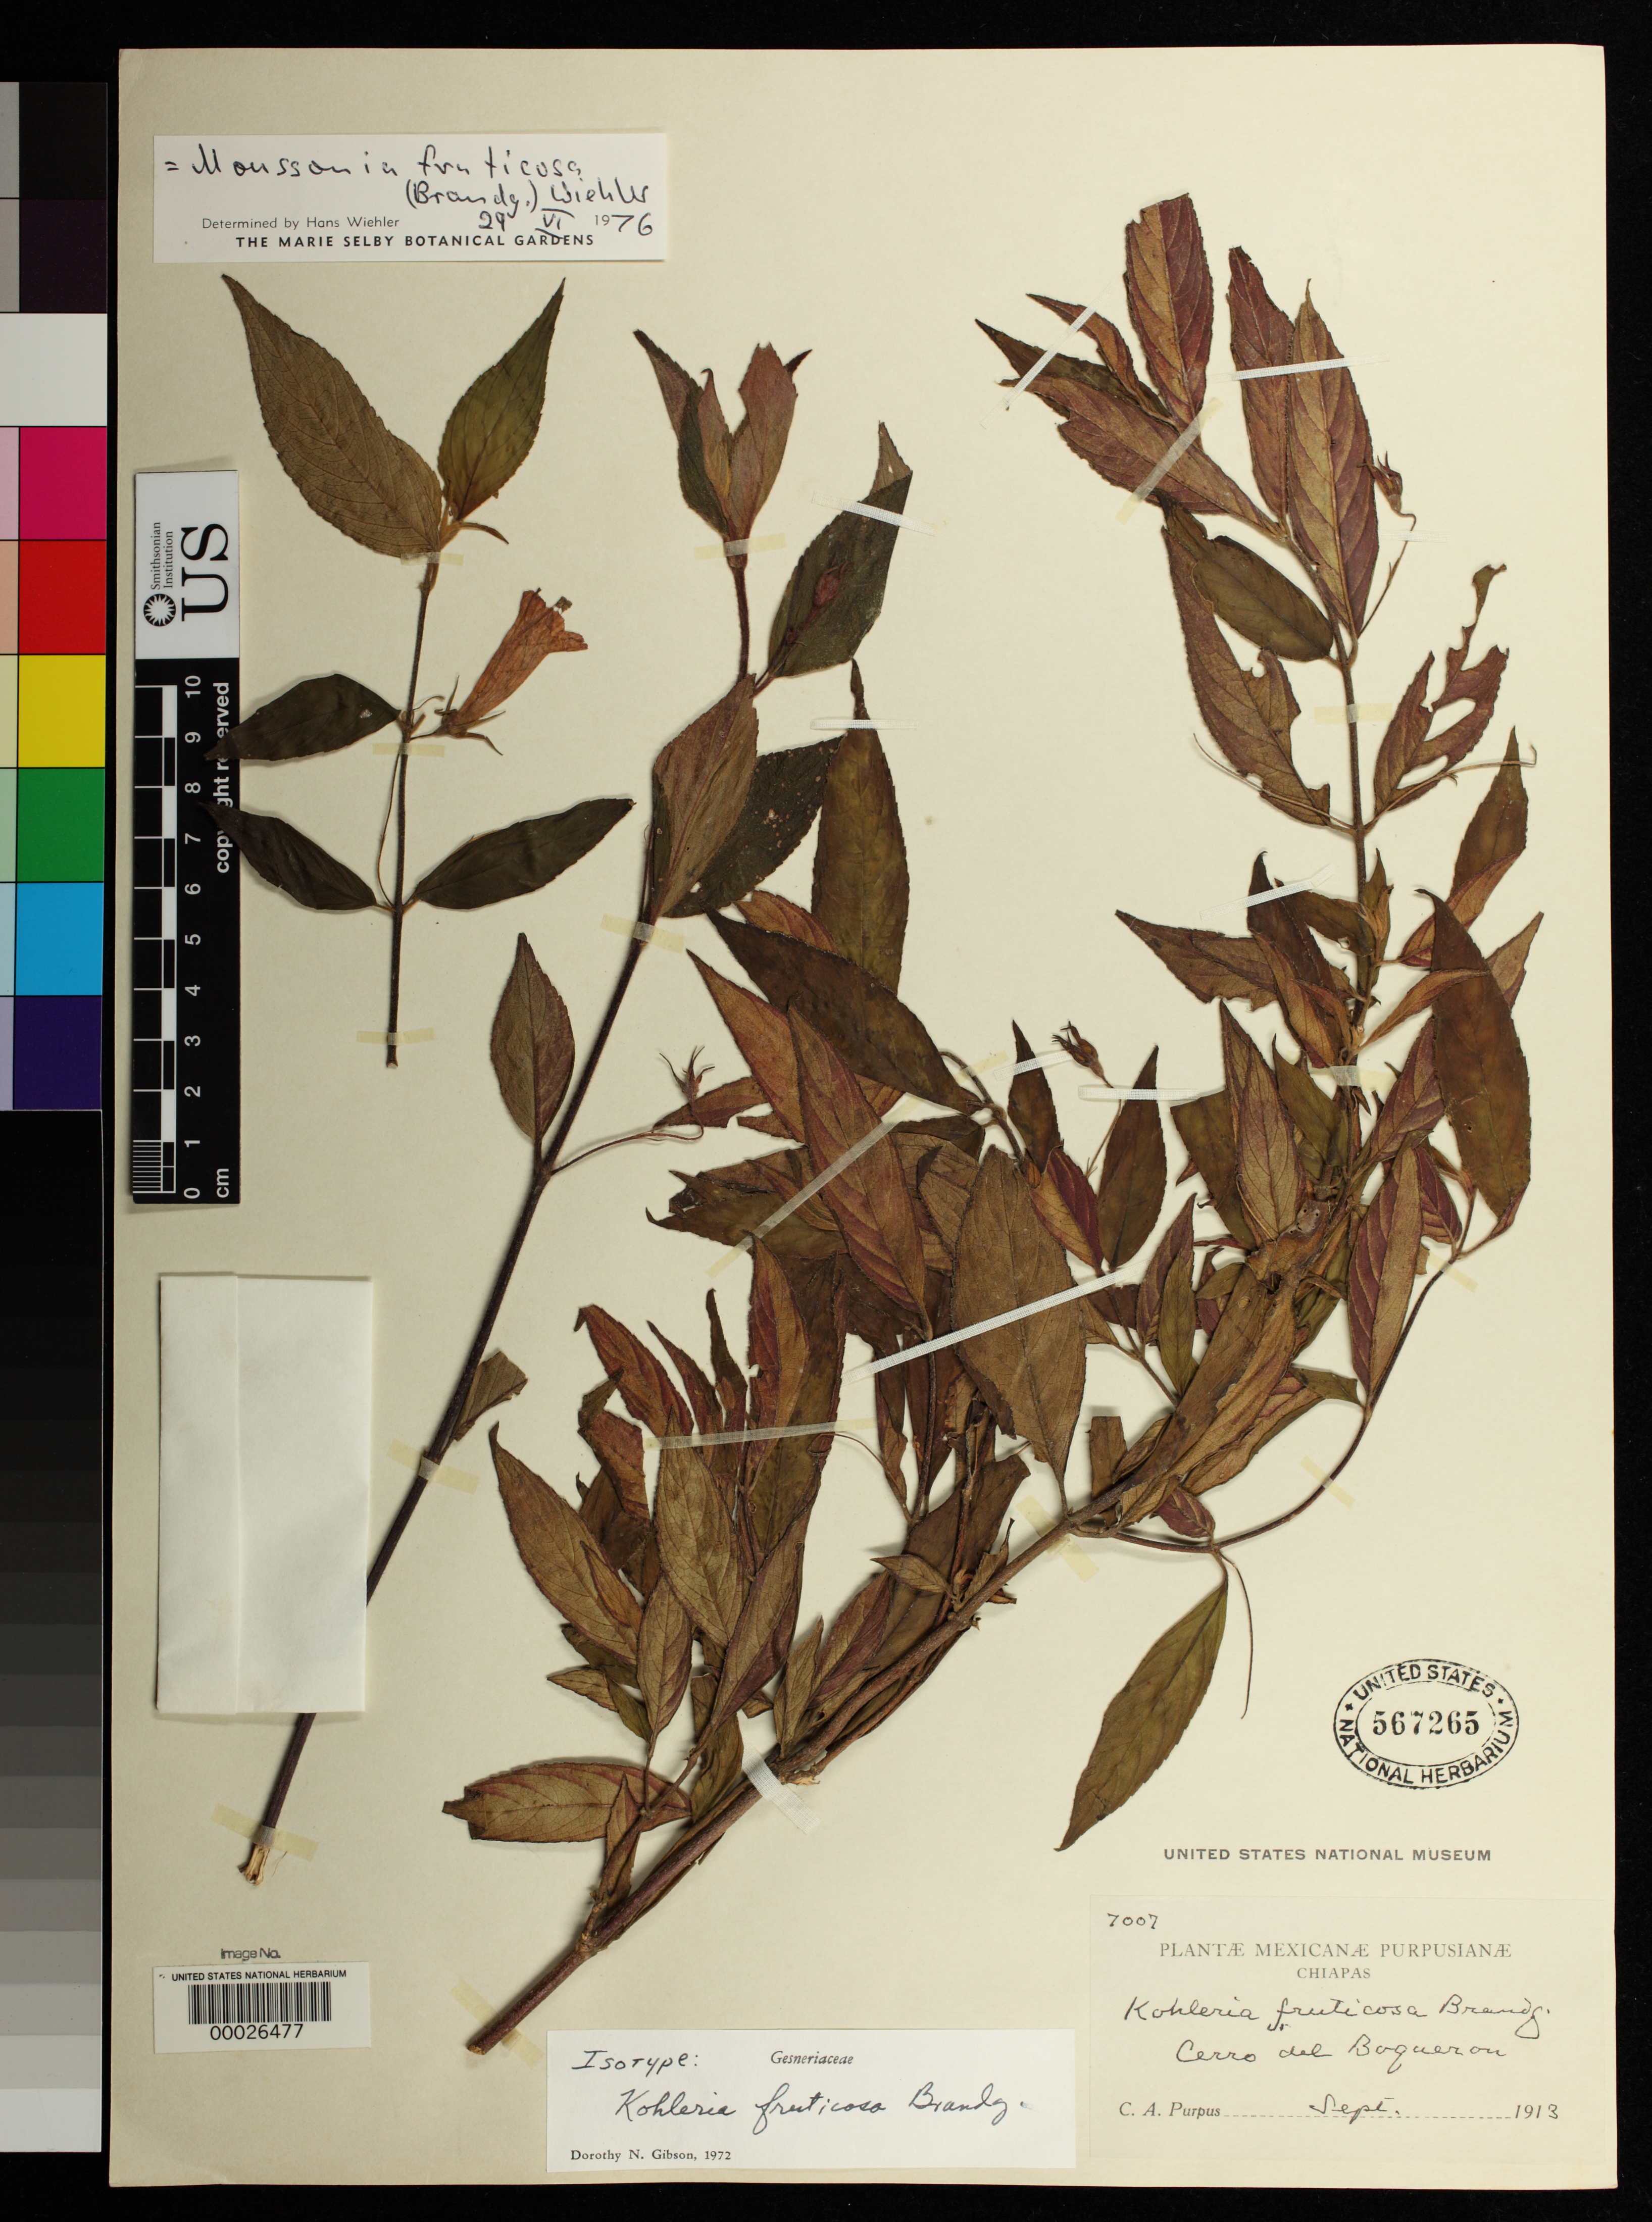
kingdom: Plantae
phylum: Tracheophyta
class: Magnoliopsida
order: Lamiales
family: Gesneriaceae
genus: Kohleria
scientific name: Kohleria fruticosa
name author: Brandegee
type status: Isotype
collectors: C. A. Purpus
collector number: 7007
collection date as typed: Sep 1913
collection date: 1913-09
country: Mexico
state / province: Chiapas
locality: Cerro del Boqueron.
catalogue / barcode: US 567265